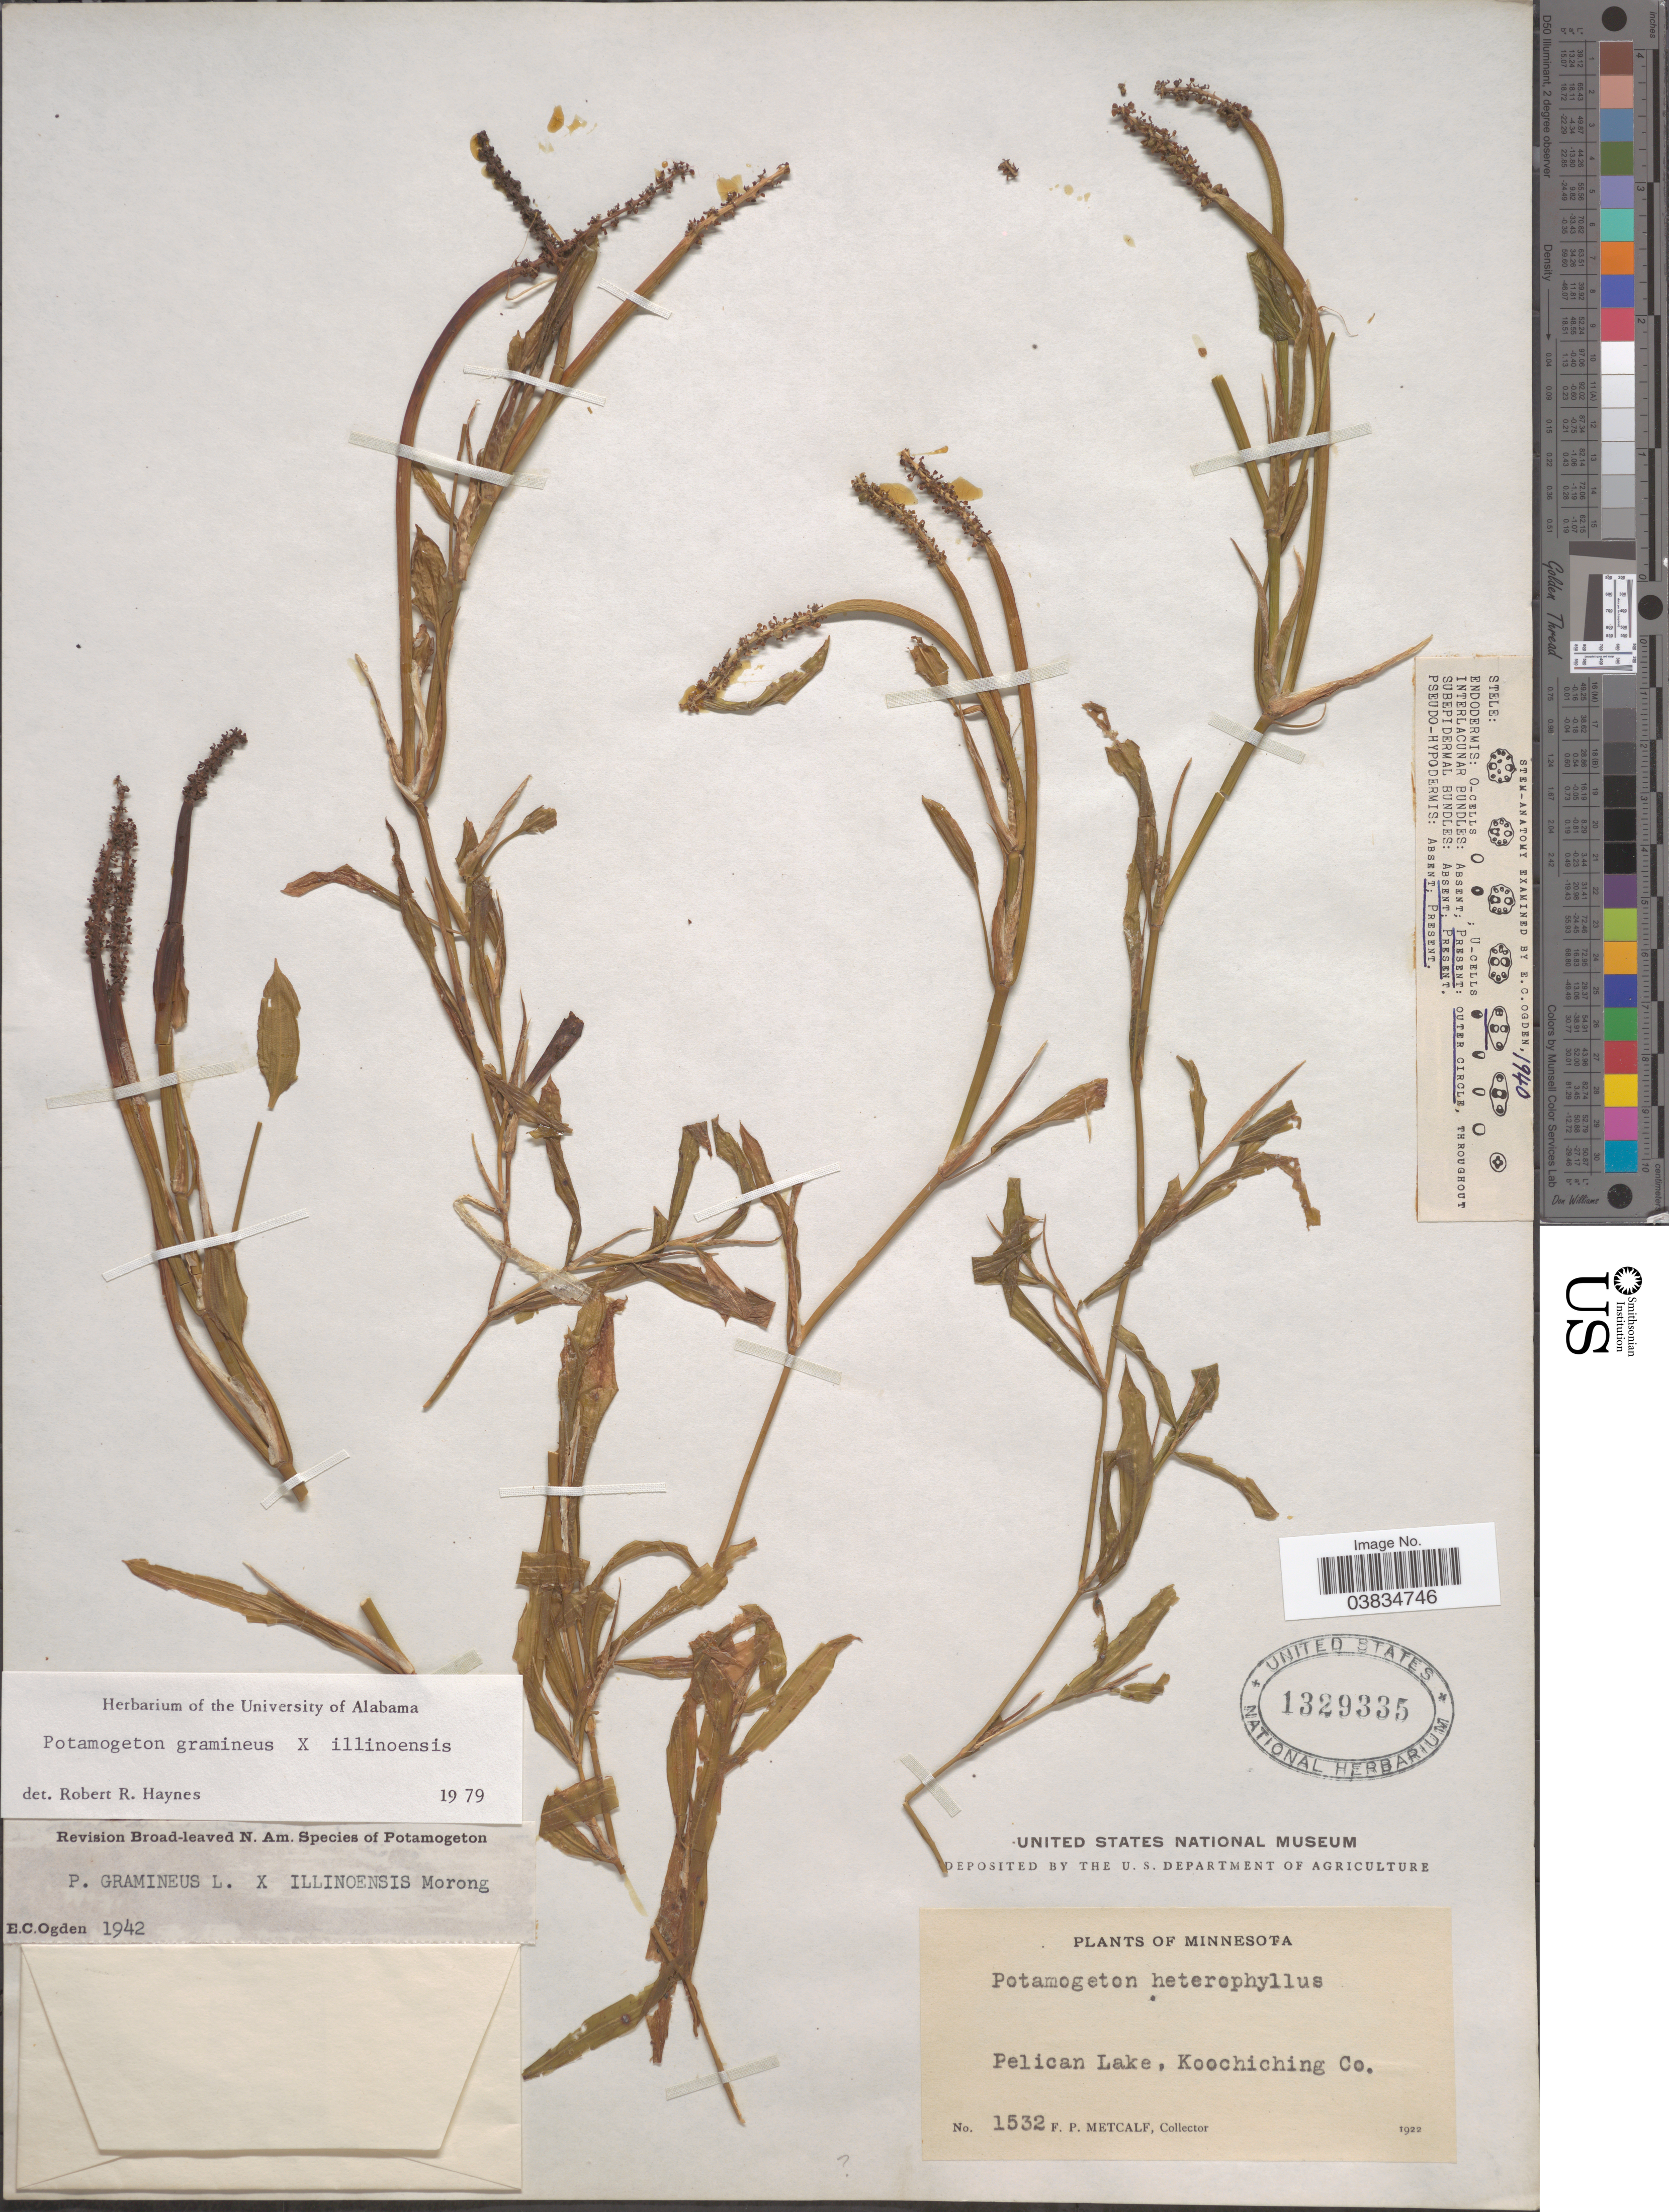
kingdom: Plantae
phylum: Tracheophyta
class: Liliopsida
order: Alismatales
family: Potamogetonaceae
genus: Potamogeton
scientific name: Potamogeton gramineus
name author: L.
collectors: F. Metcalf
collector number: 1532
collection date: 1922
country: United States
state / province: Minnesota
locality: Pelican Lake, Koochiching Co.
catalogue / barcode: US 1329335